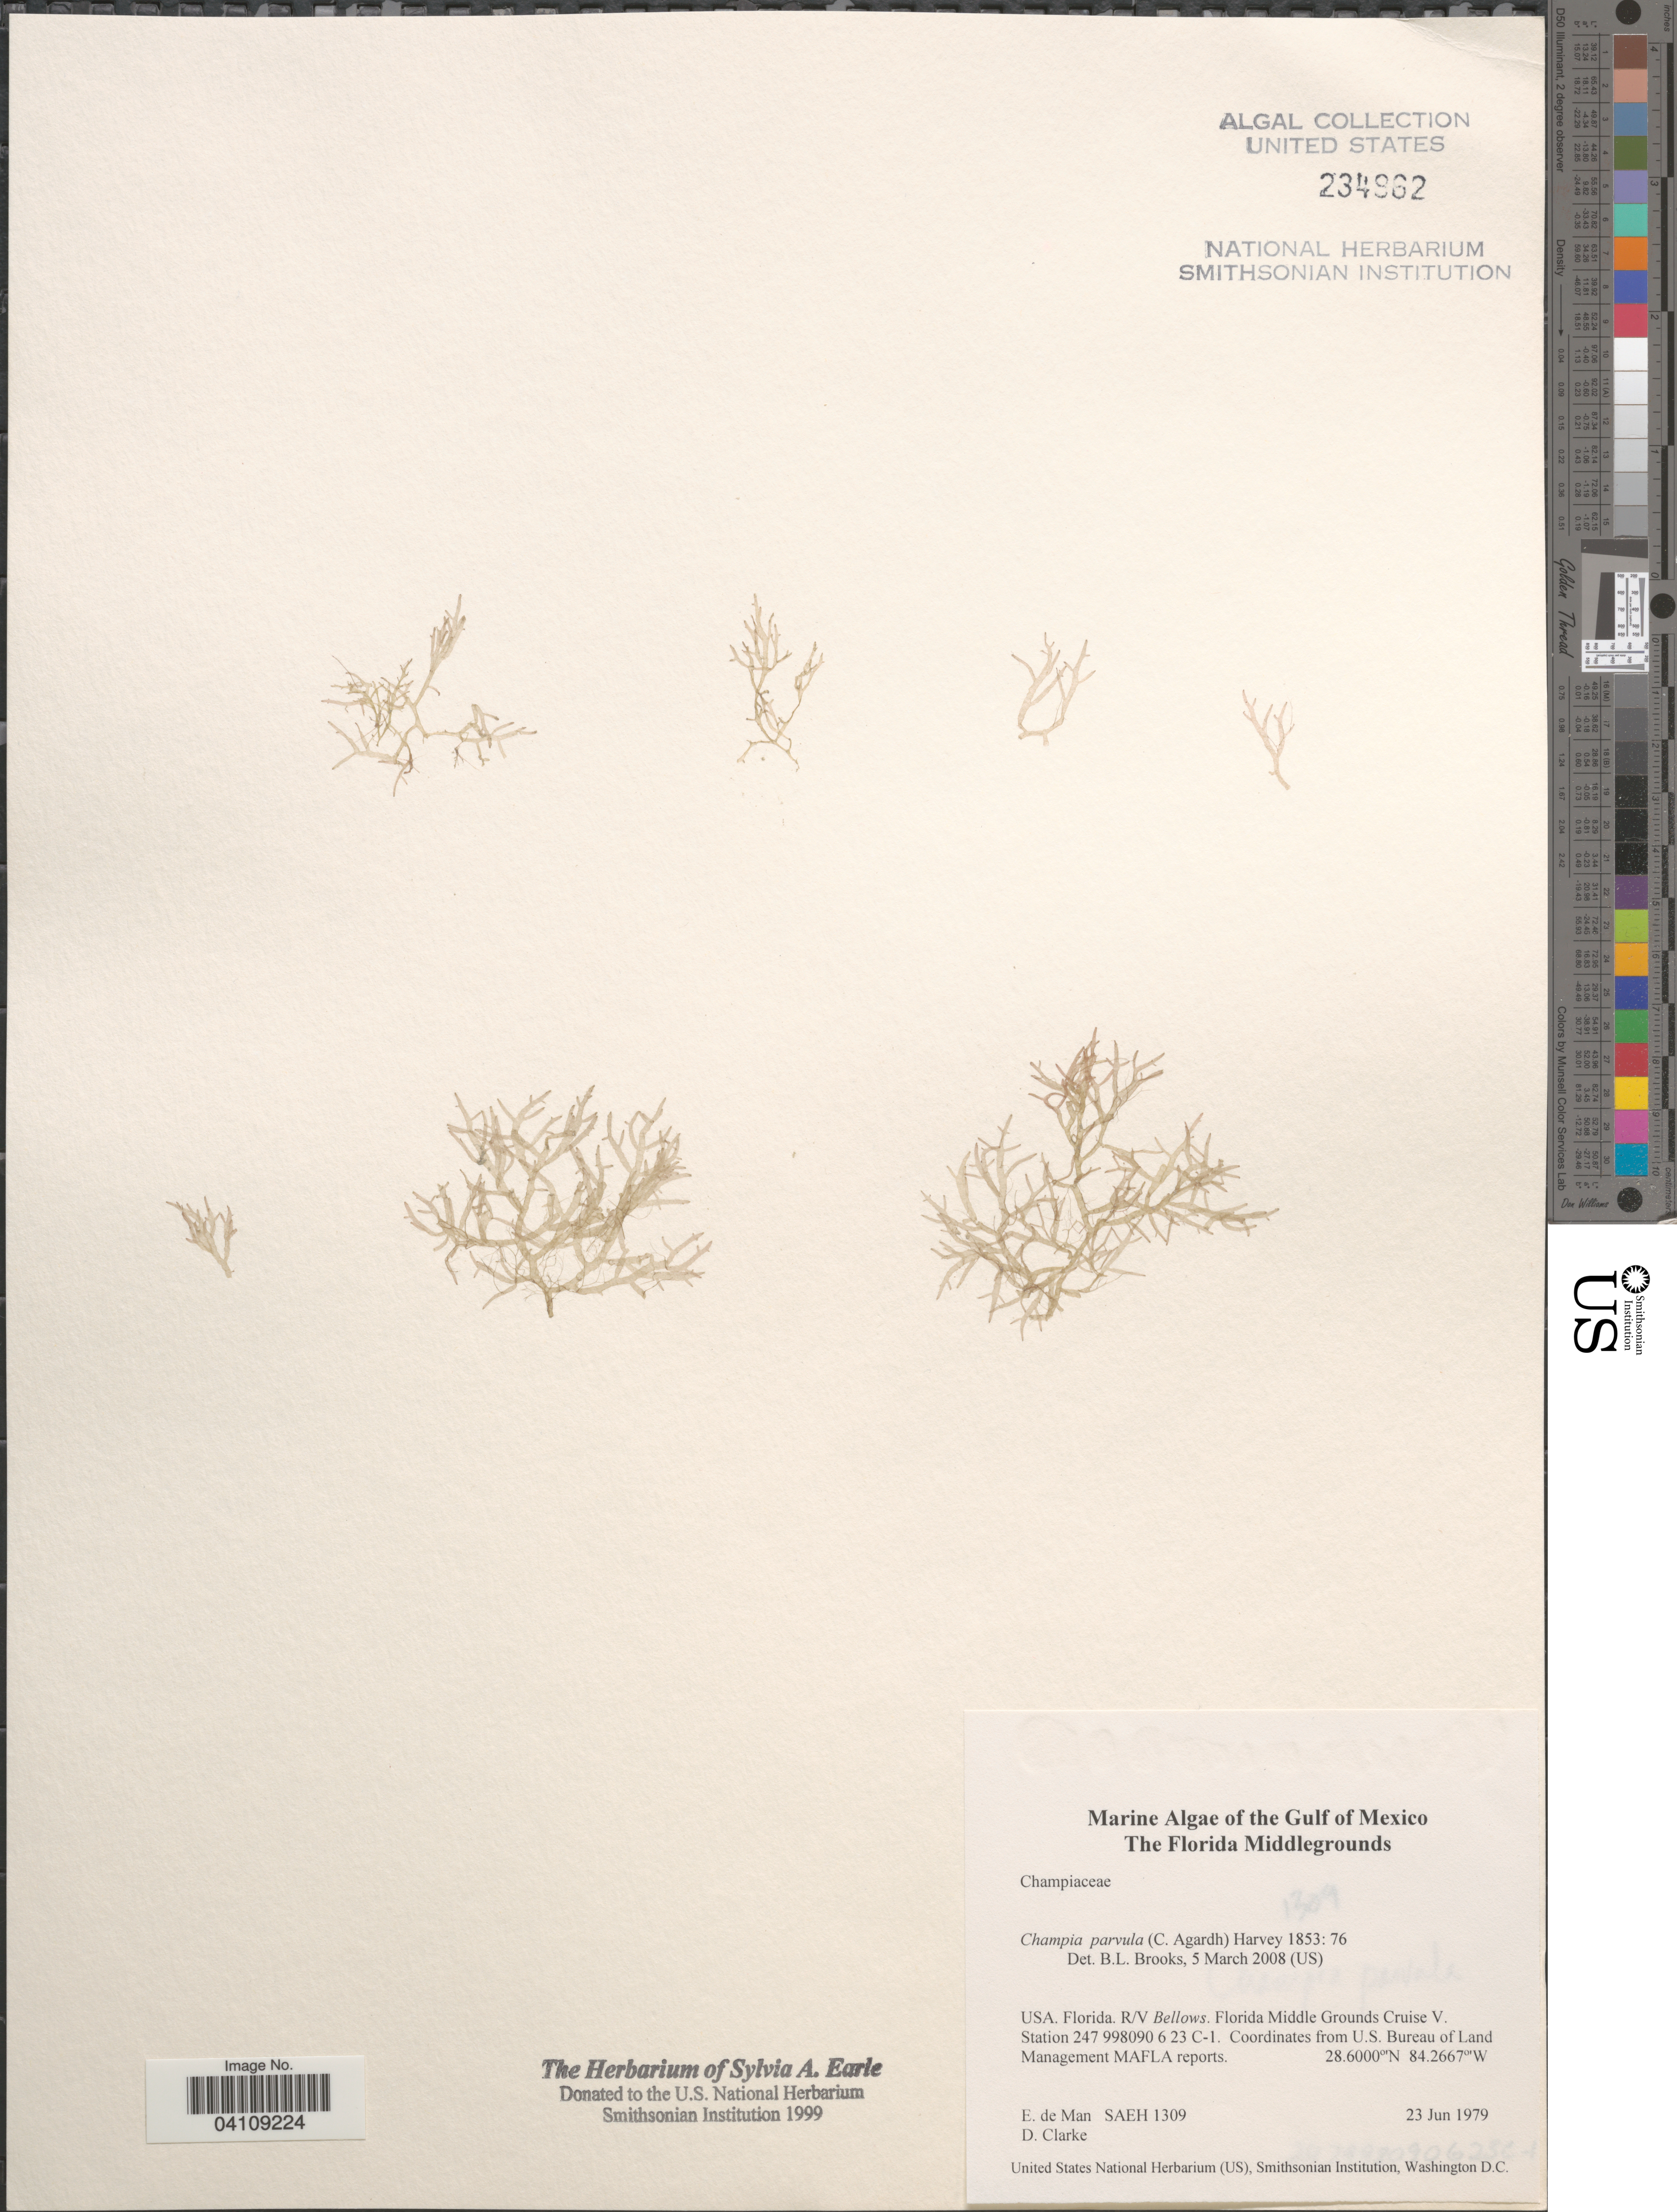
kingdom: Plantae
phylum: Rhodophyta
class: Florideophyceae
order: Rhodymeniales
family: Champiaceae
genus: Champia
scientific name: Champia parvula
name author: (C. Agardh) Harv.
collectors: E. de Man & D. Clarke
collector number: SAEH 1309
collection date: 1979-06-23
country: United States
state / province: Florida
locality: Gulf of Mexico. The Florida Middlegrounds. Florida. R/V Bellows. Florida Middle Grounds Cruise V. Station 247 998090 6 23 C-1.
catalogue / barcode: US 234962